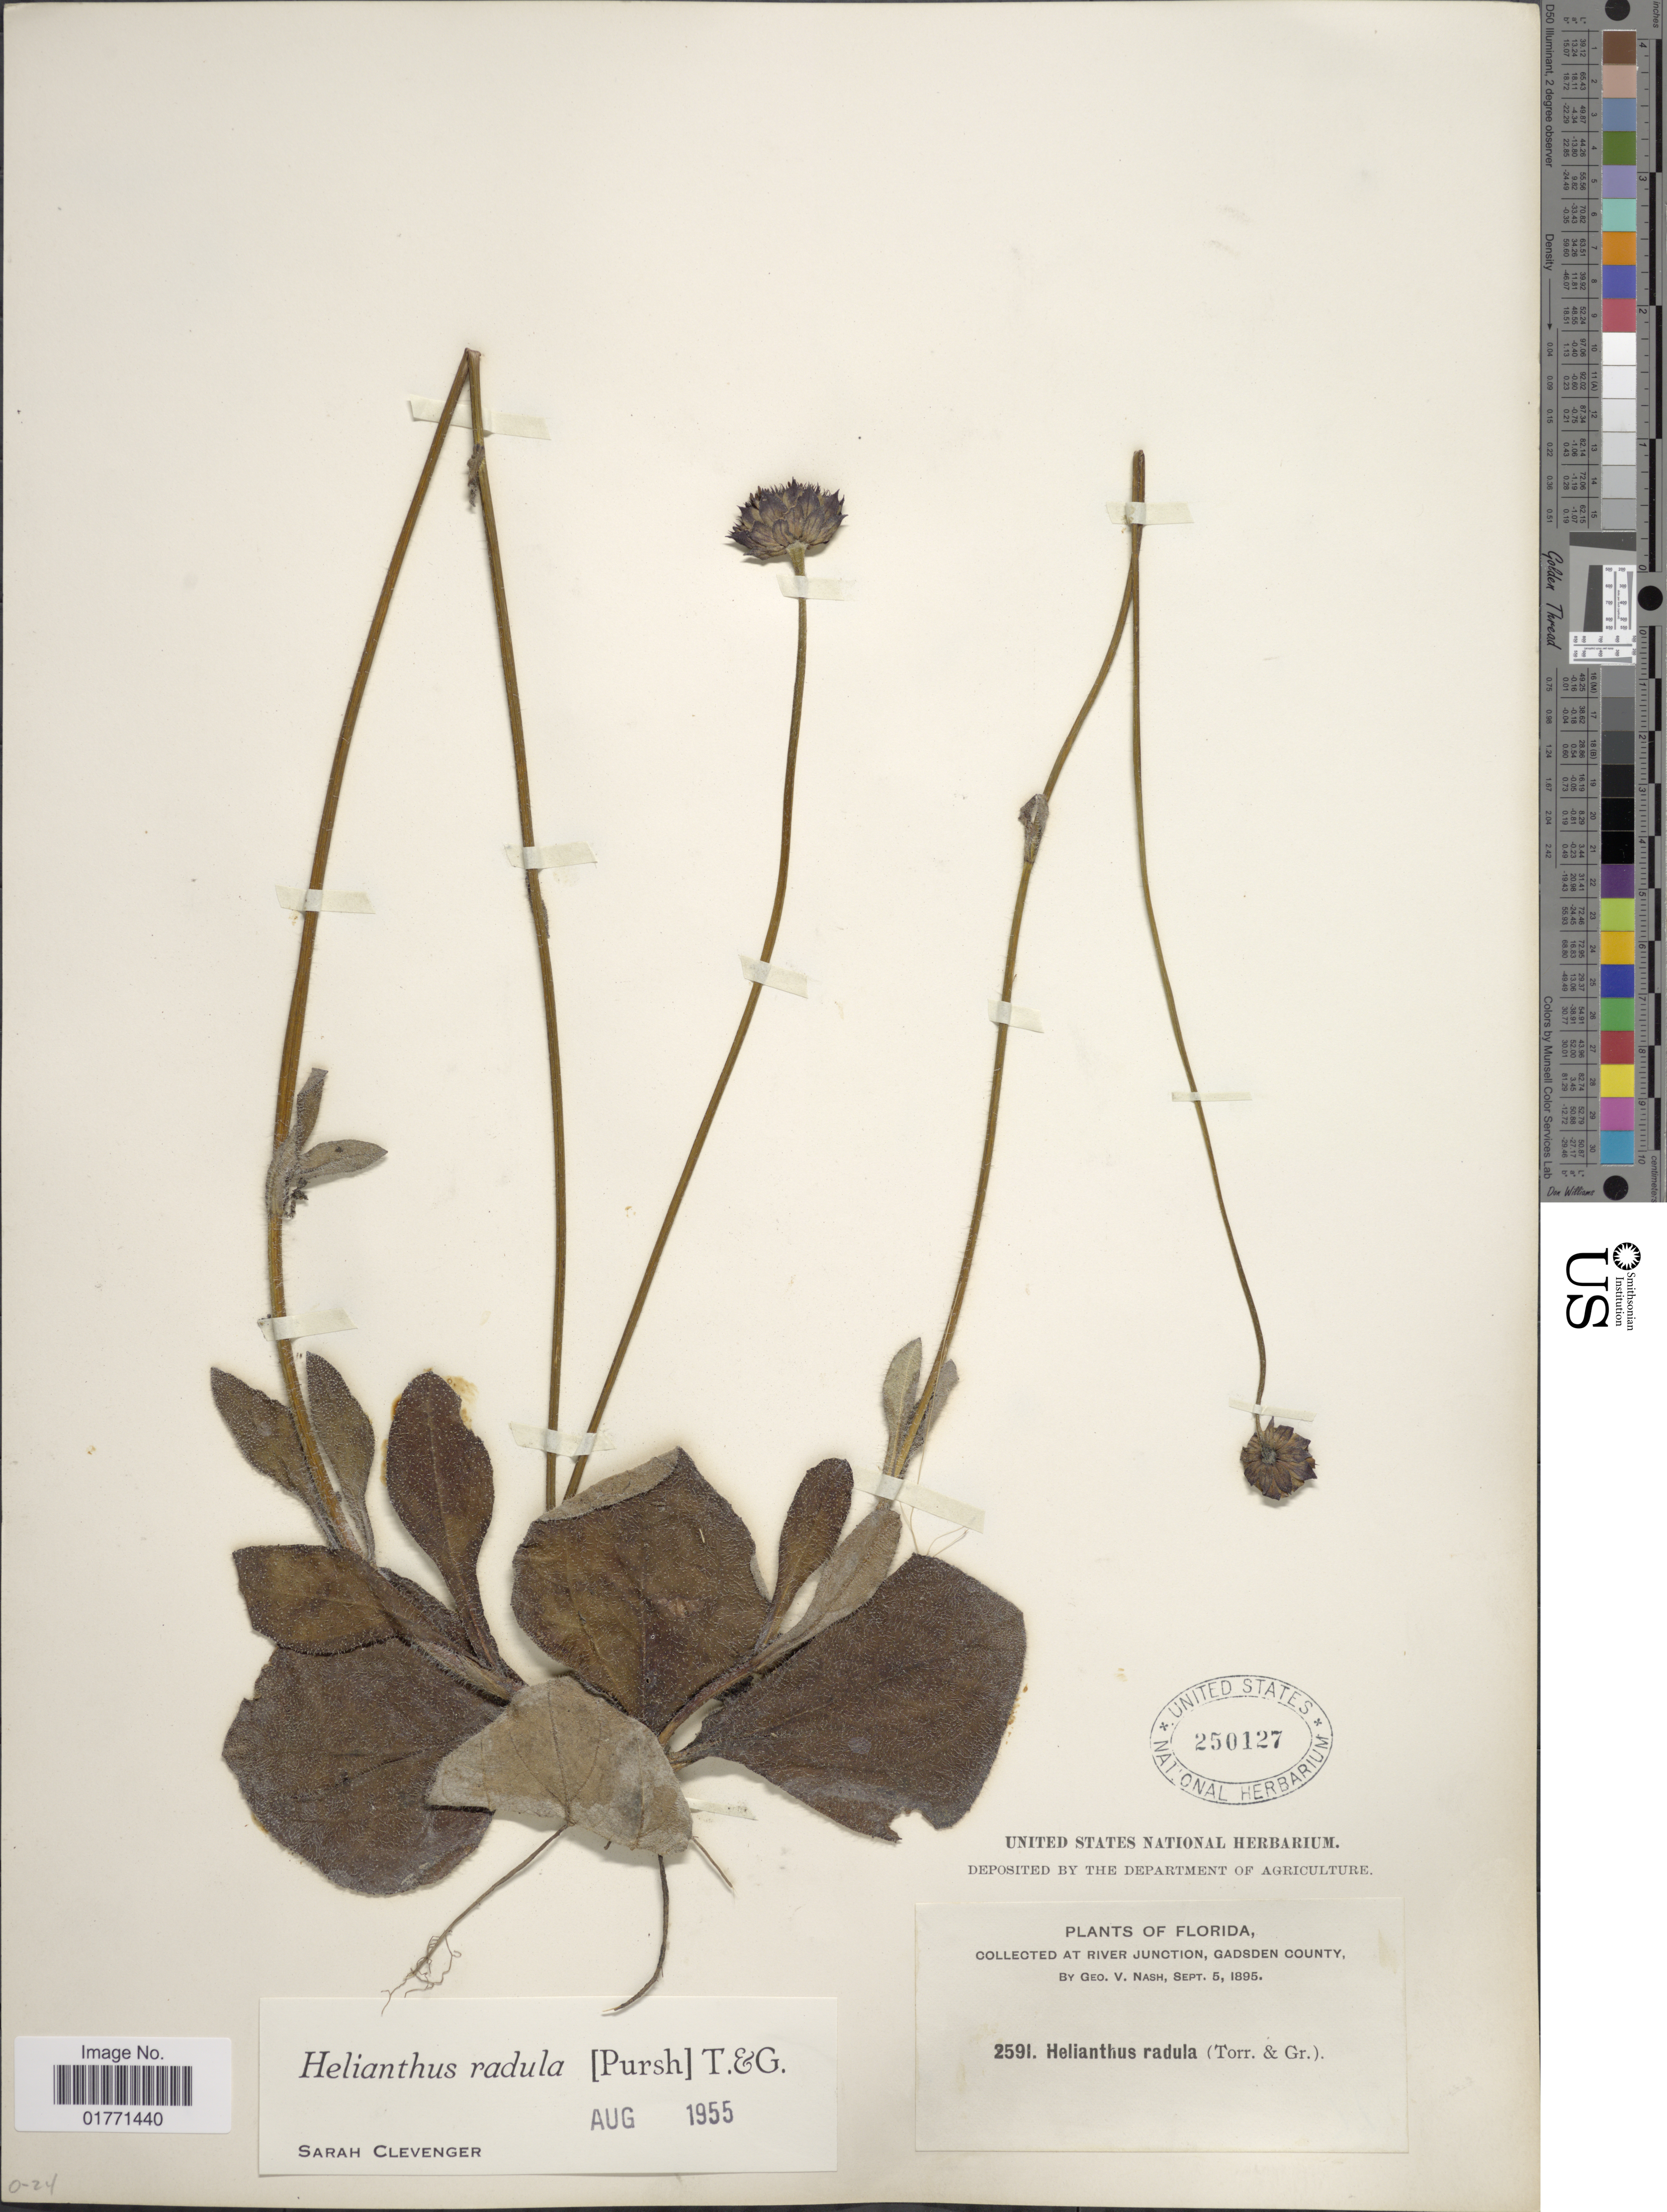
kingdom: Plantae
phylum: Tracheophyta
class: Magnoliopsida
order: Asterales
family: Asteraceae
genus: Helianthus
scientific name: Helianthus radula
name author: (Pursh) Torr. & A. Gray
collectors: G. V. Nash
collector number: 2591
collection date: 1895-09-05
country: United States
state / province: Florida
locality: River junction, Gadsden County, Florida.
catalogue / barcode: US 250127